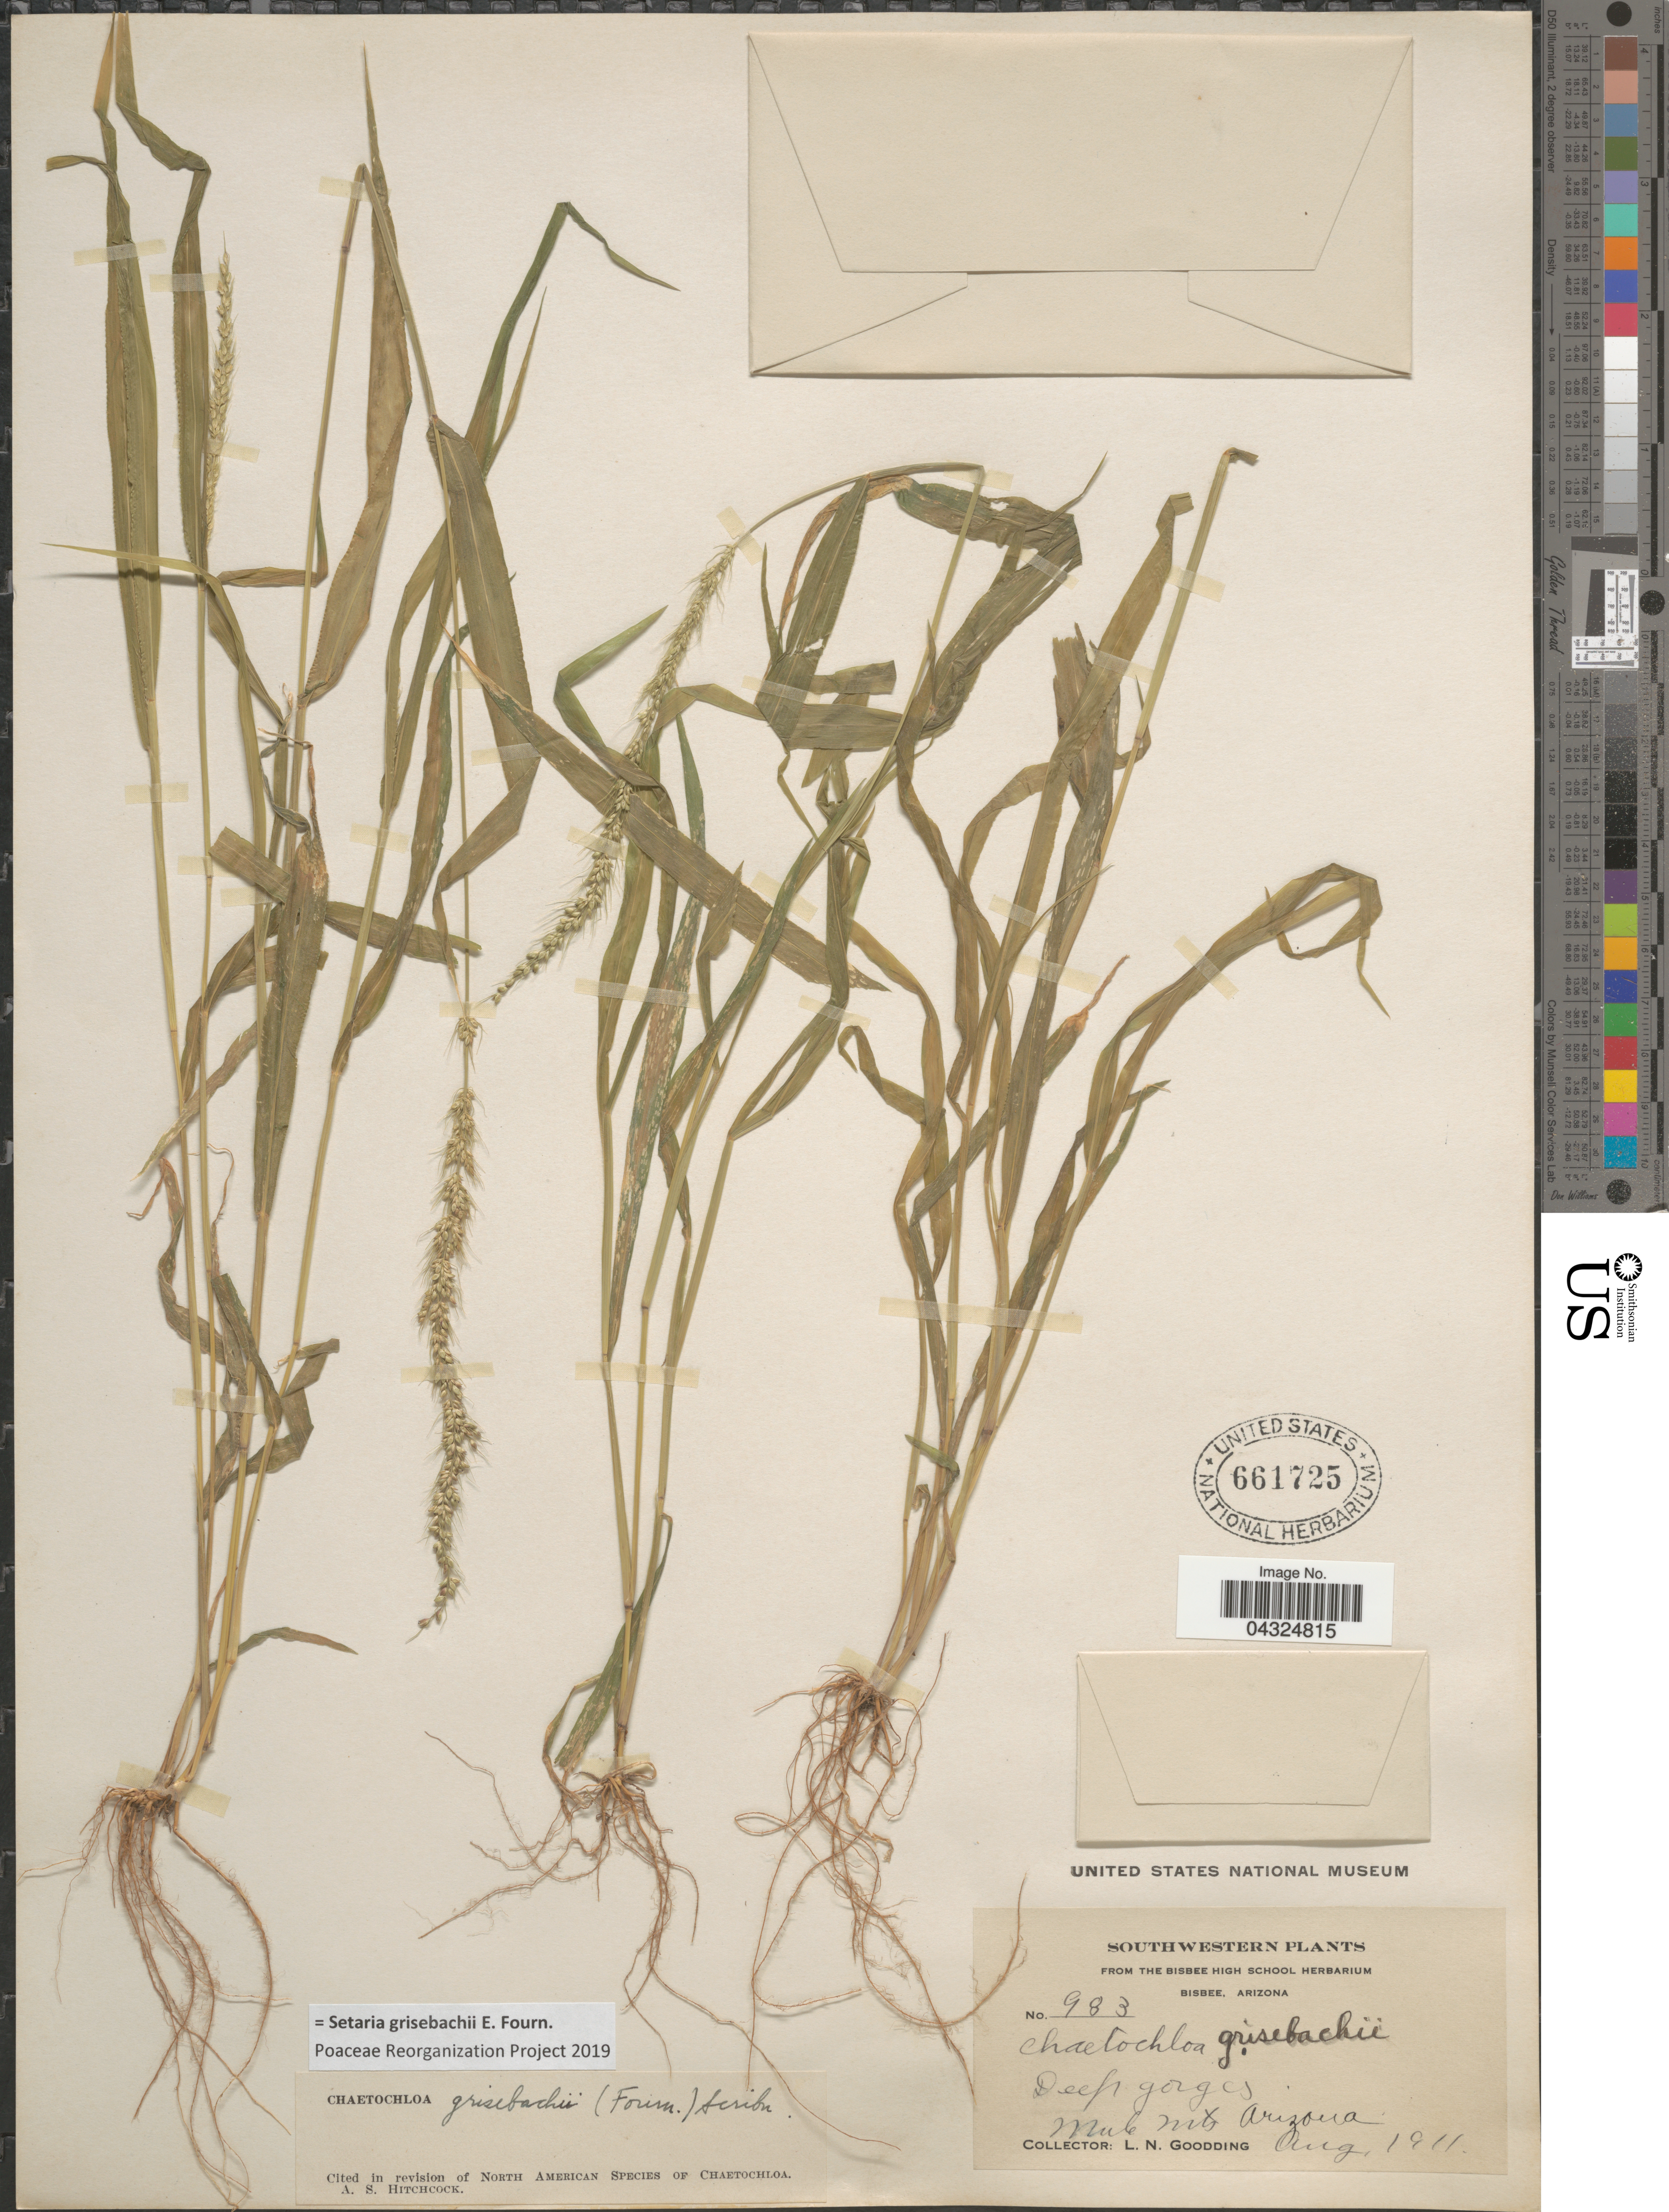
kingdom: Plantae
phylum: Tracheophyta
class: Liliopsida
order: Poales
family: Poaceae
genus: Setaria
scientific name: Setaria grisebachii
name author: E. Fourn.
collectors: L. Godding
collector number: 983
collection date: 1911-08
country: United States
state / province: Arizona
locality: Deep gorges. Mule Mts.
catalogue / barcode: US 661725